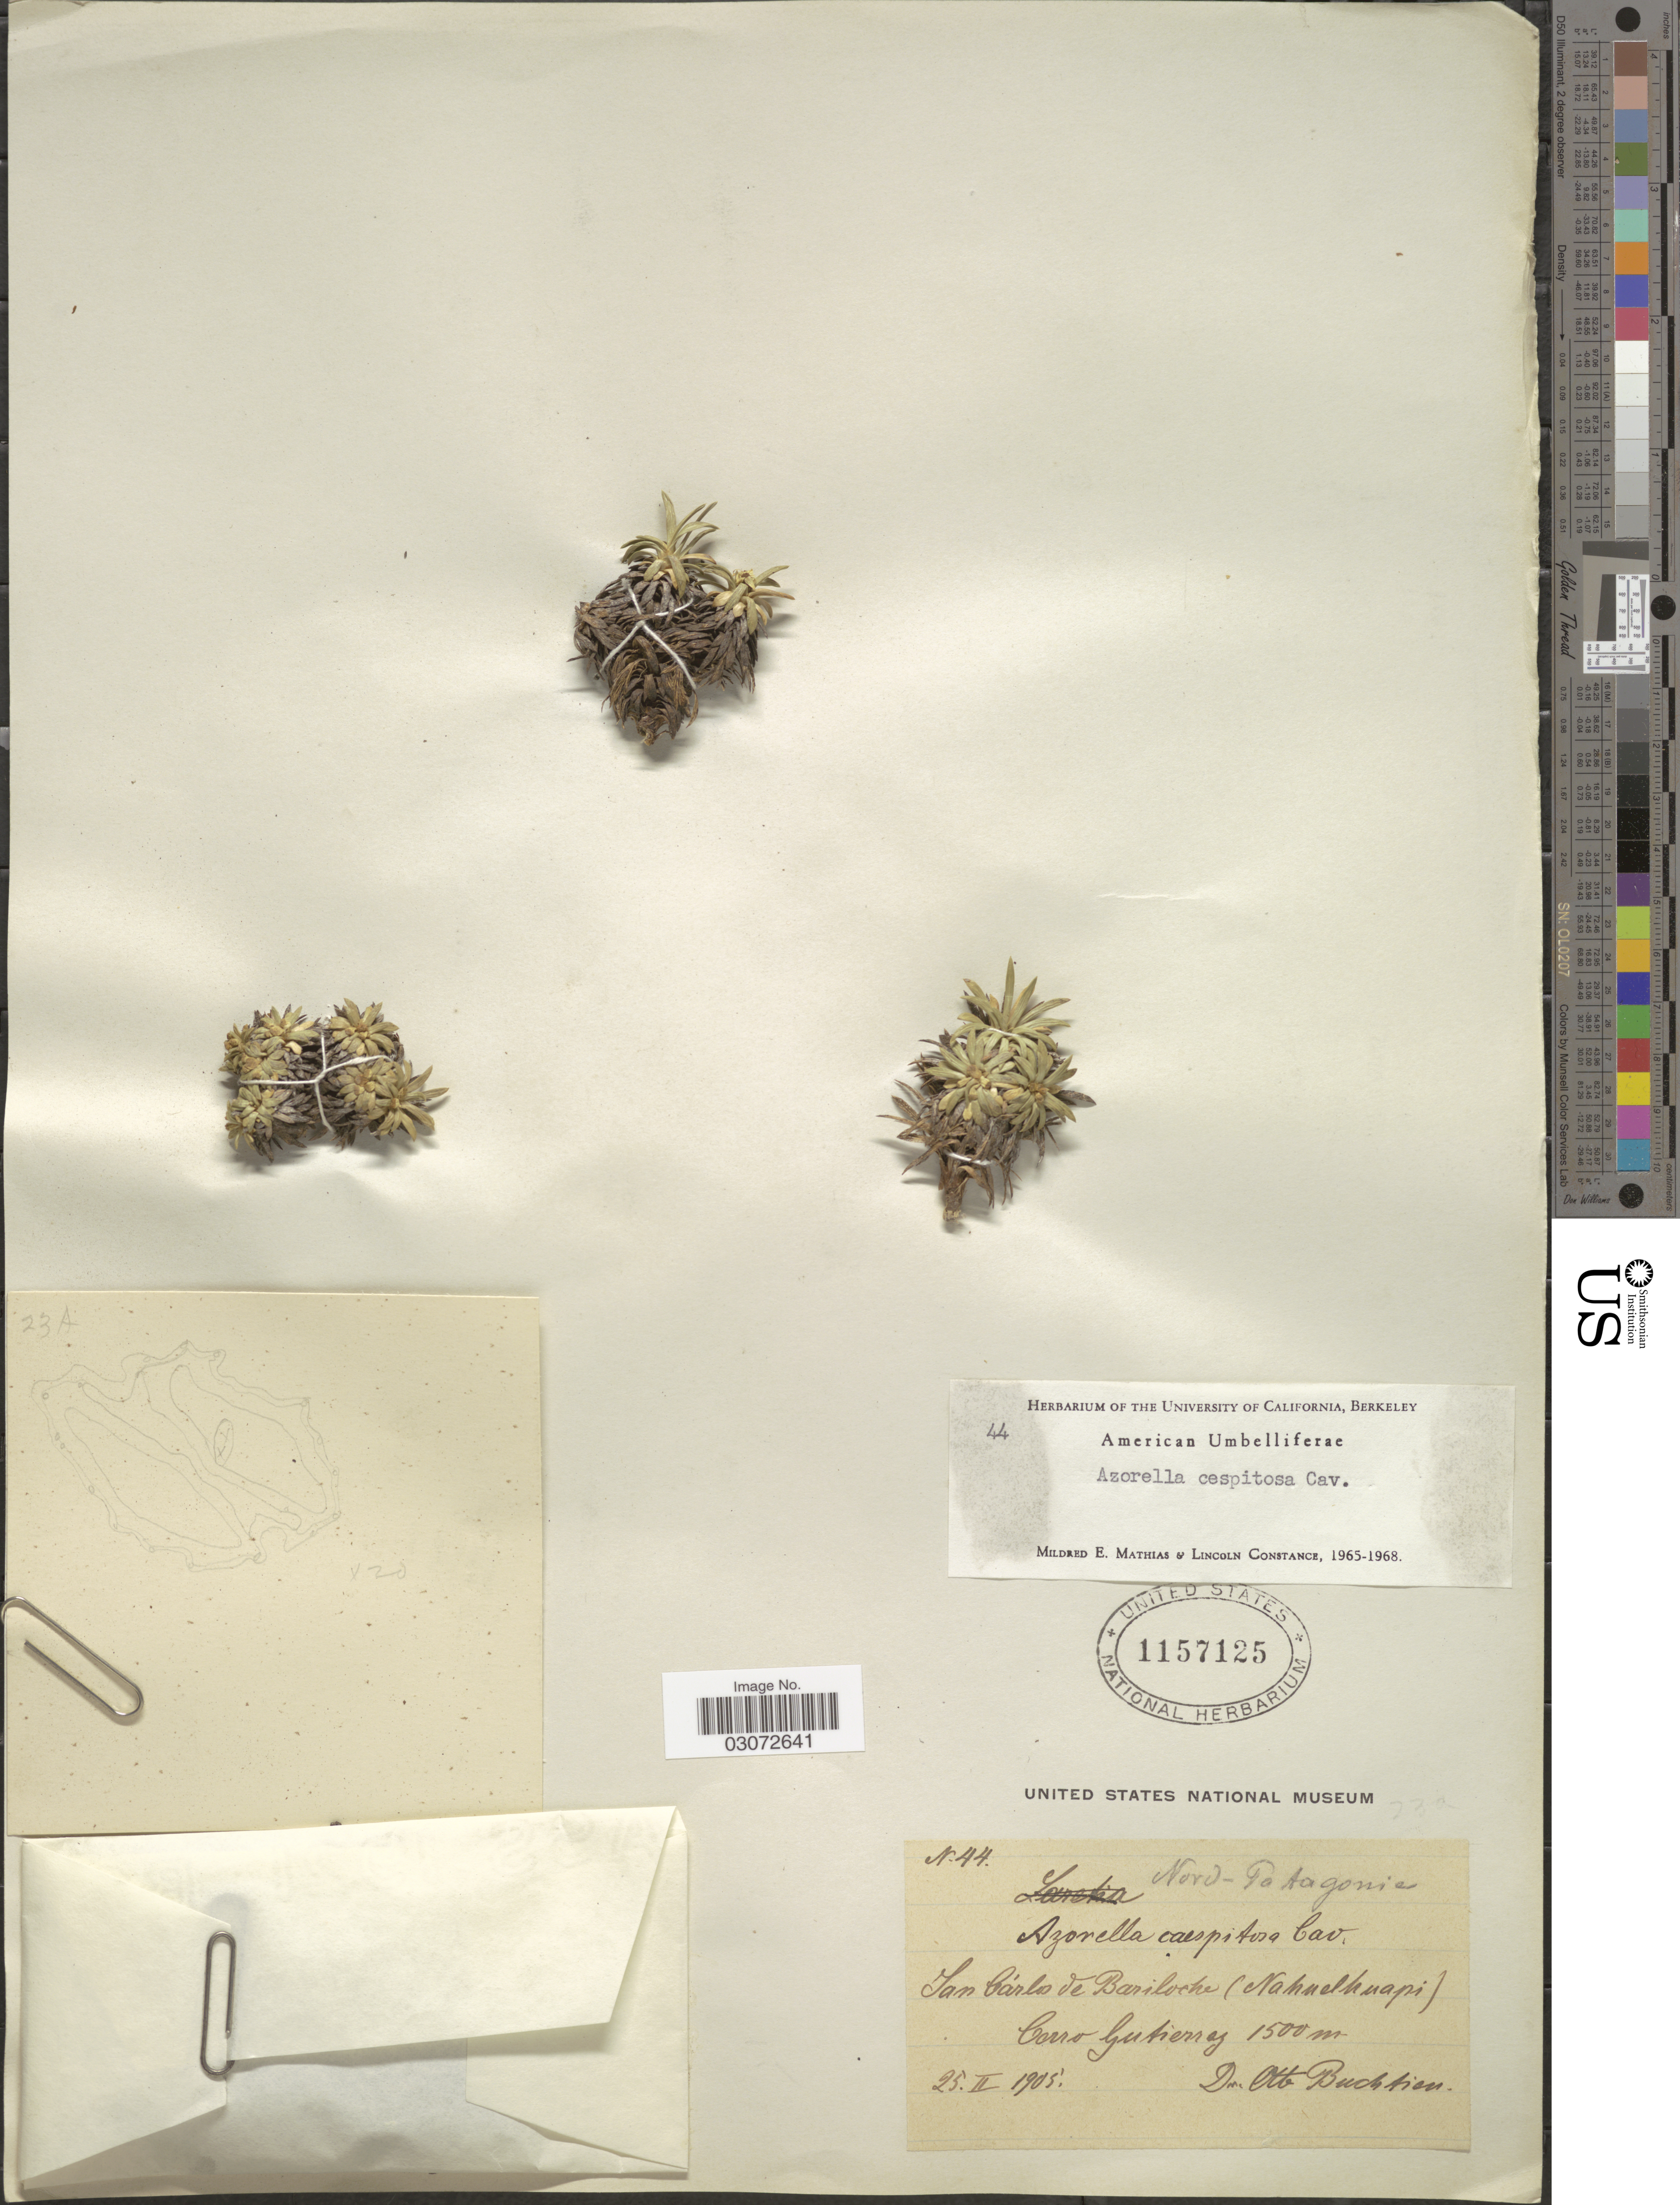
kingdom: Plantae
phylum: Tracheophyta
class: Magnoliopsida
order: Apiales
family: Apiaceae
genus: Azorella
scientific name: Azorella caespitosa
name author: Cav.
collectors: O. Buchtien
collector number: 44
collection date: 1905-02-25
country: Argentina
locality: Nord-Patagonie. San Cárlos de Bariloche (Nahuelhuapi) Cerro Gutierrez.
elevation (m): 1500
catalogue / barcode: US 1157125